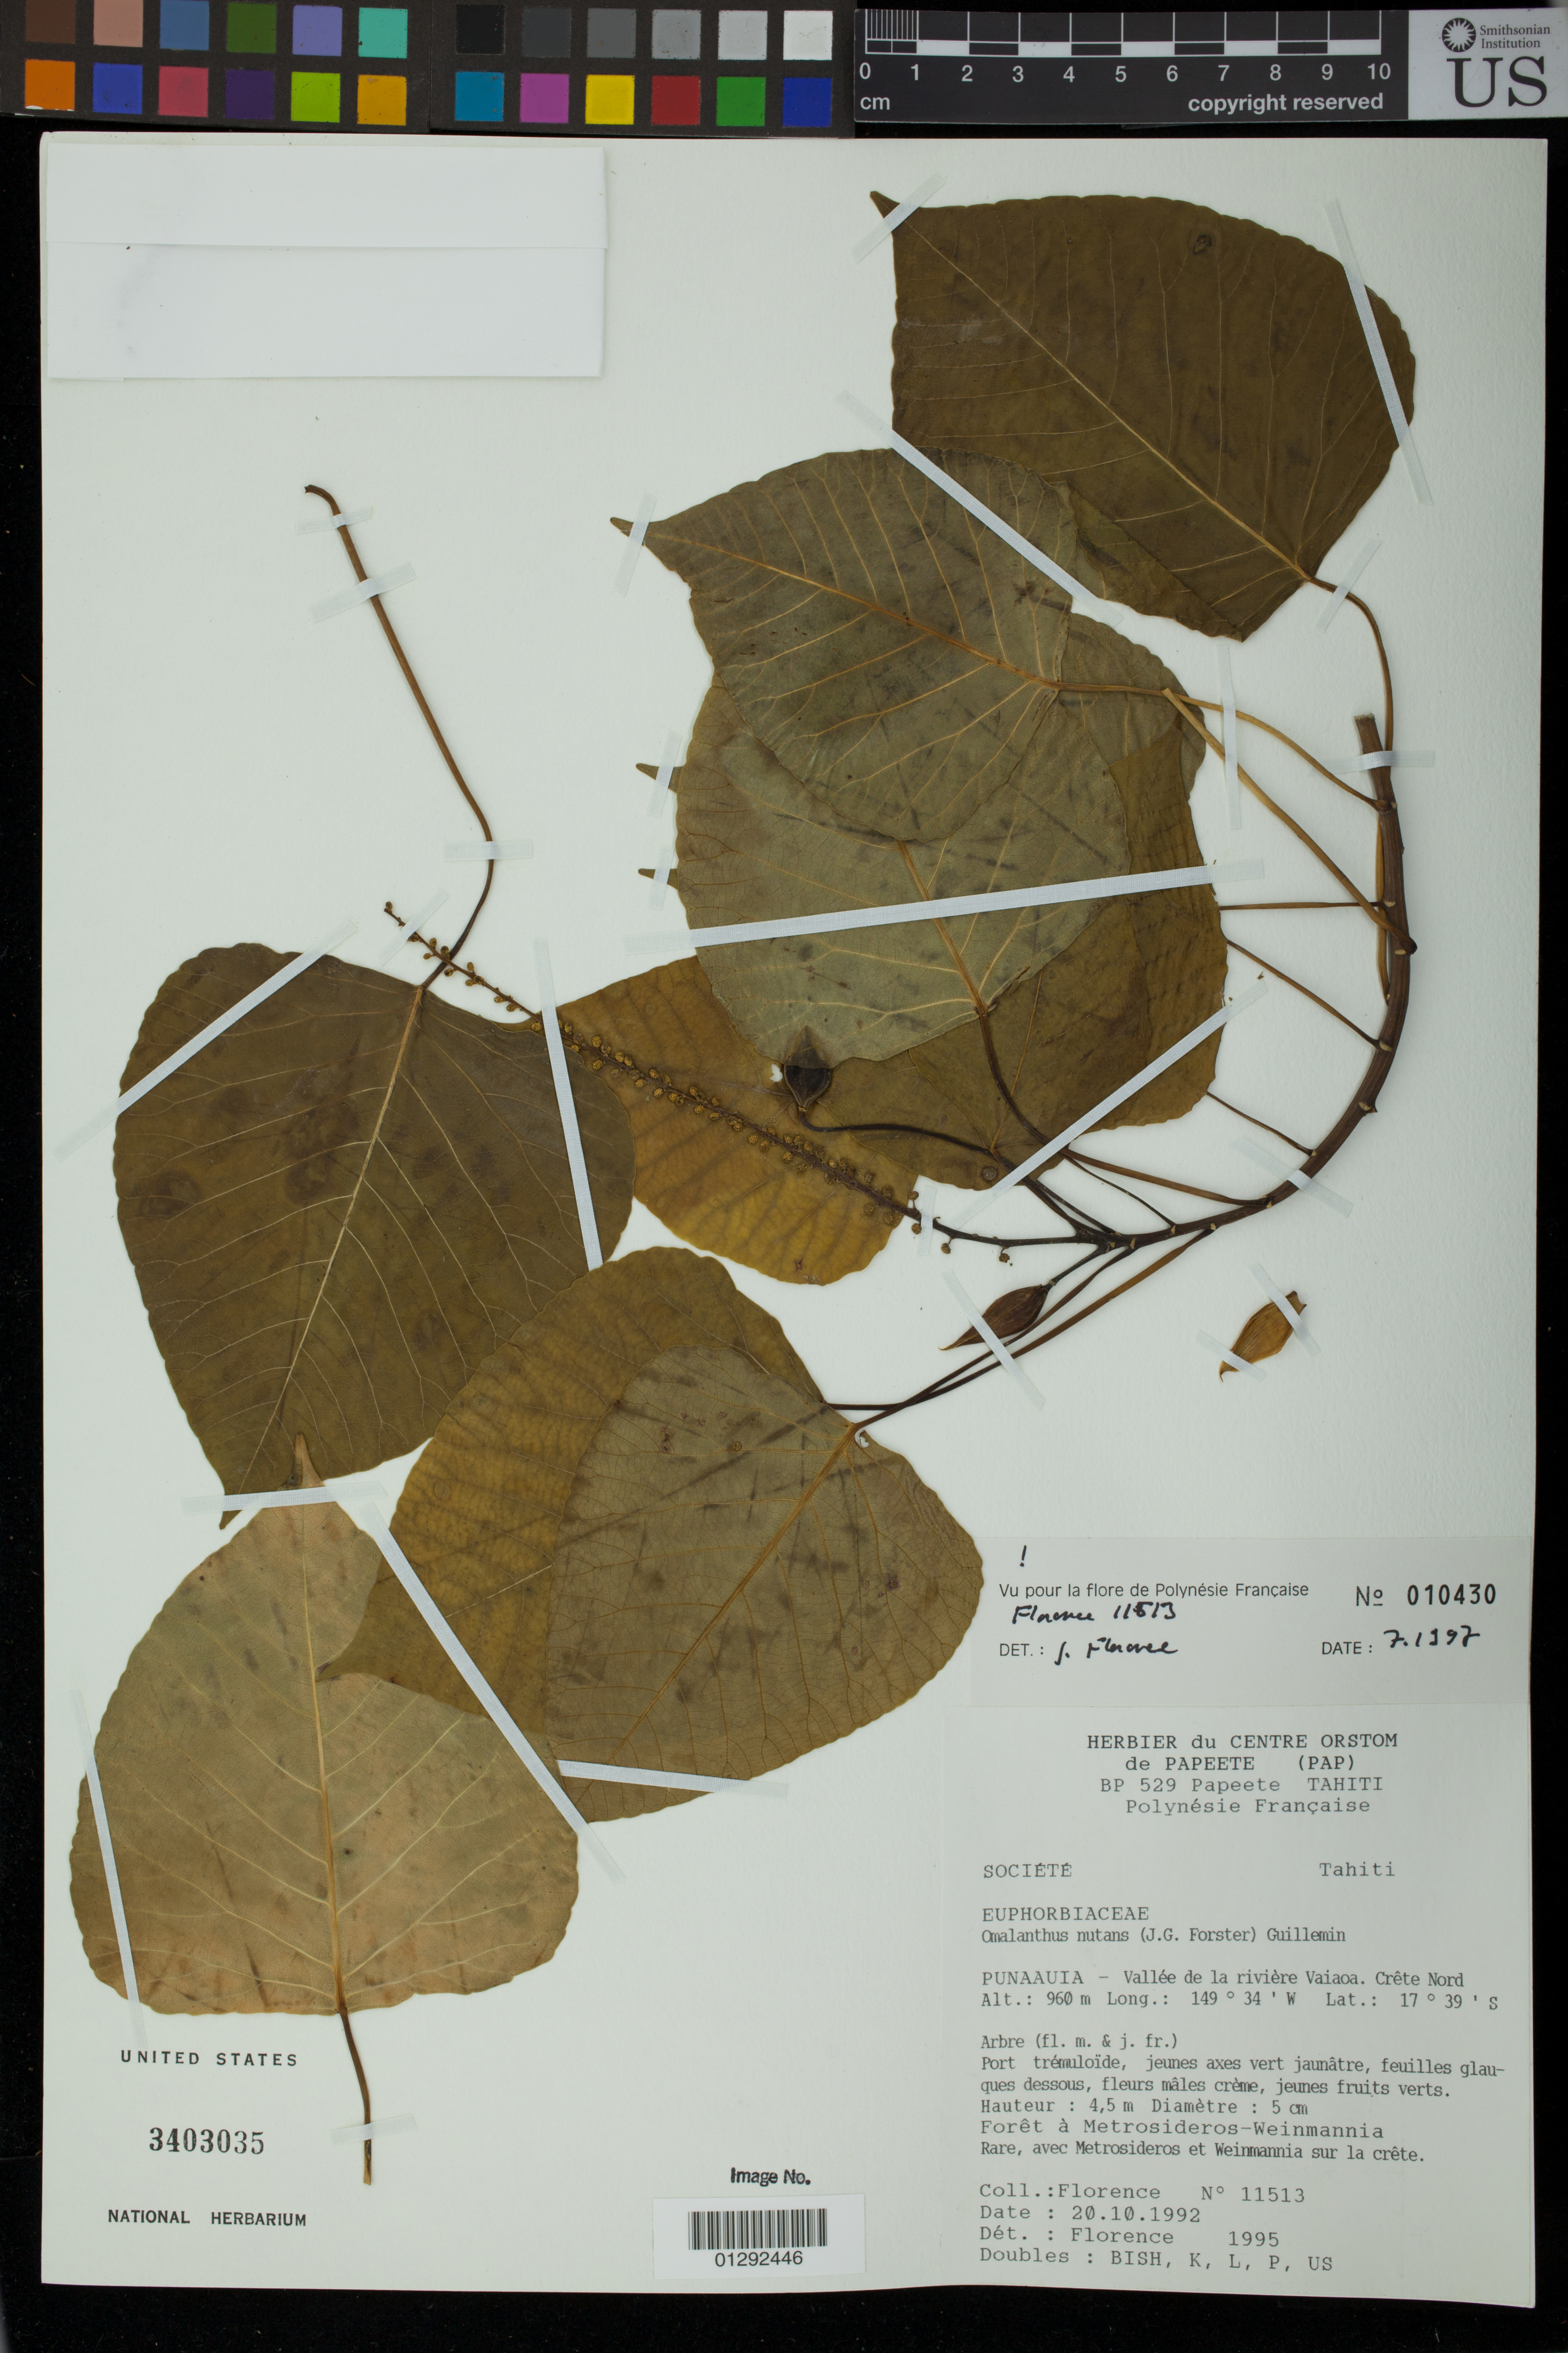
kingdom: Plantae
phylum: Tracheophyta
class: Magnoliopsida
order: Malpighiales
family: Euphorbiaceae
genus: Homalanthus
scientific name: Homalanthus nutans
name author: (G. Forst.) Guill.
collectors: -. Florence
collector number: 11513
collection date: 1992-10-20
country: French Polynesia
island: Huahine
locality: Papeete. Punaauia - Vallee de la riviere Vaiaoa. Crete Nord.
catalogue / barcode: US 3403035